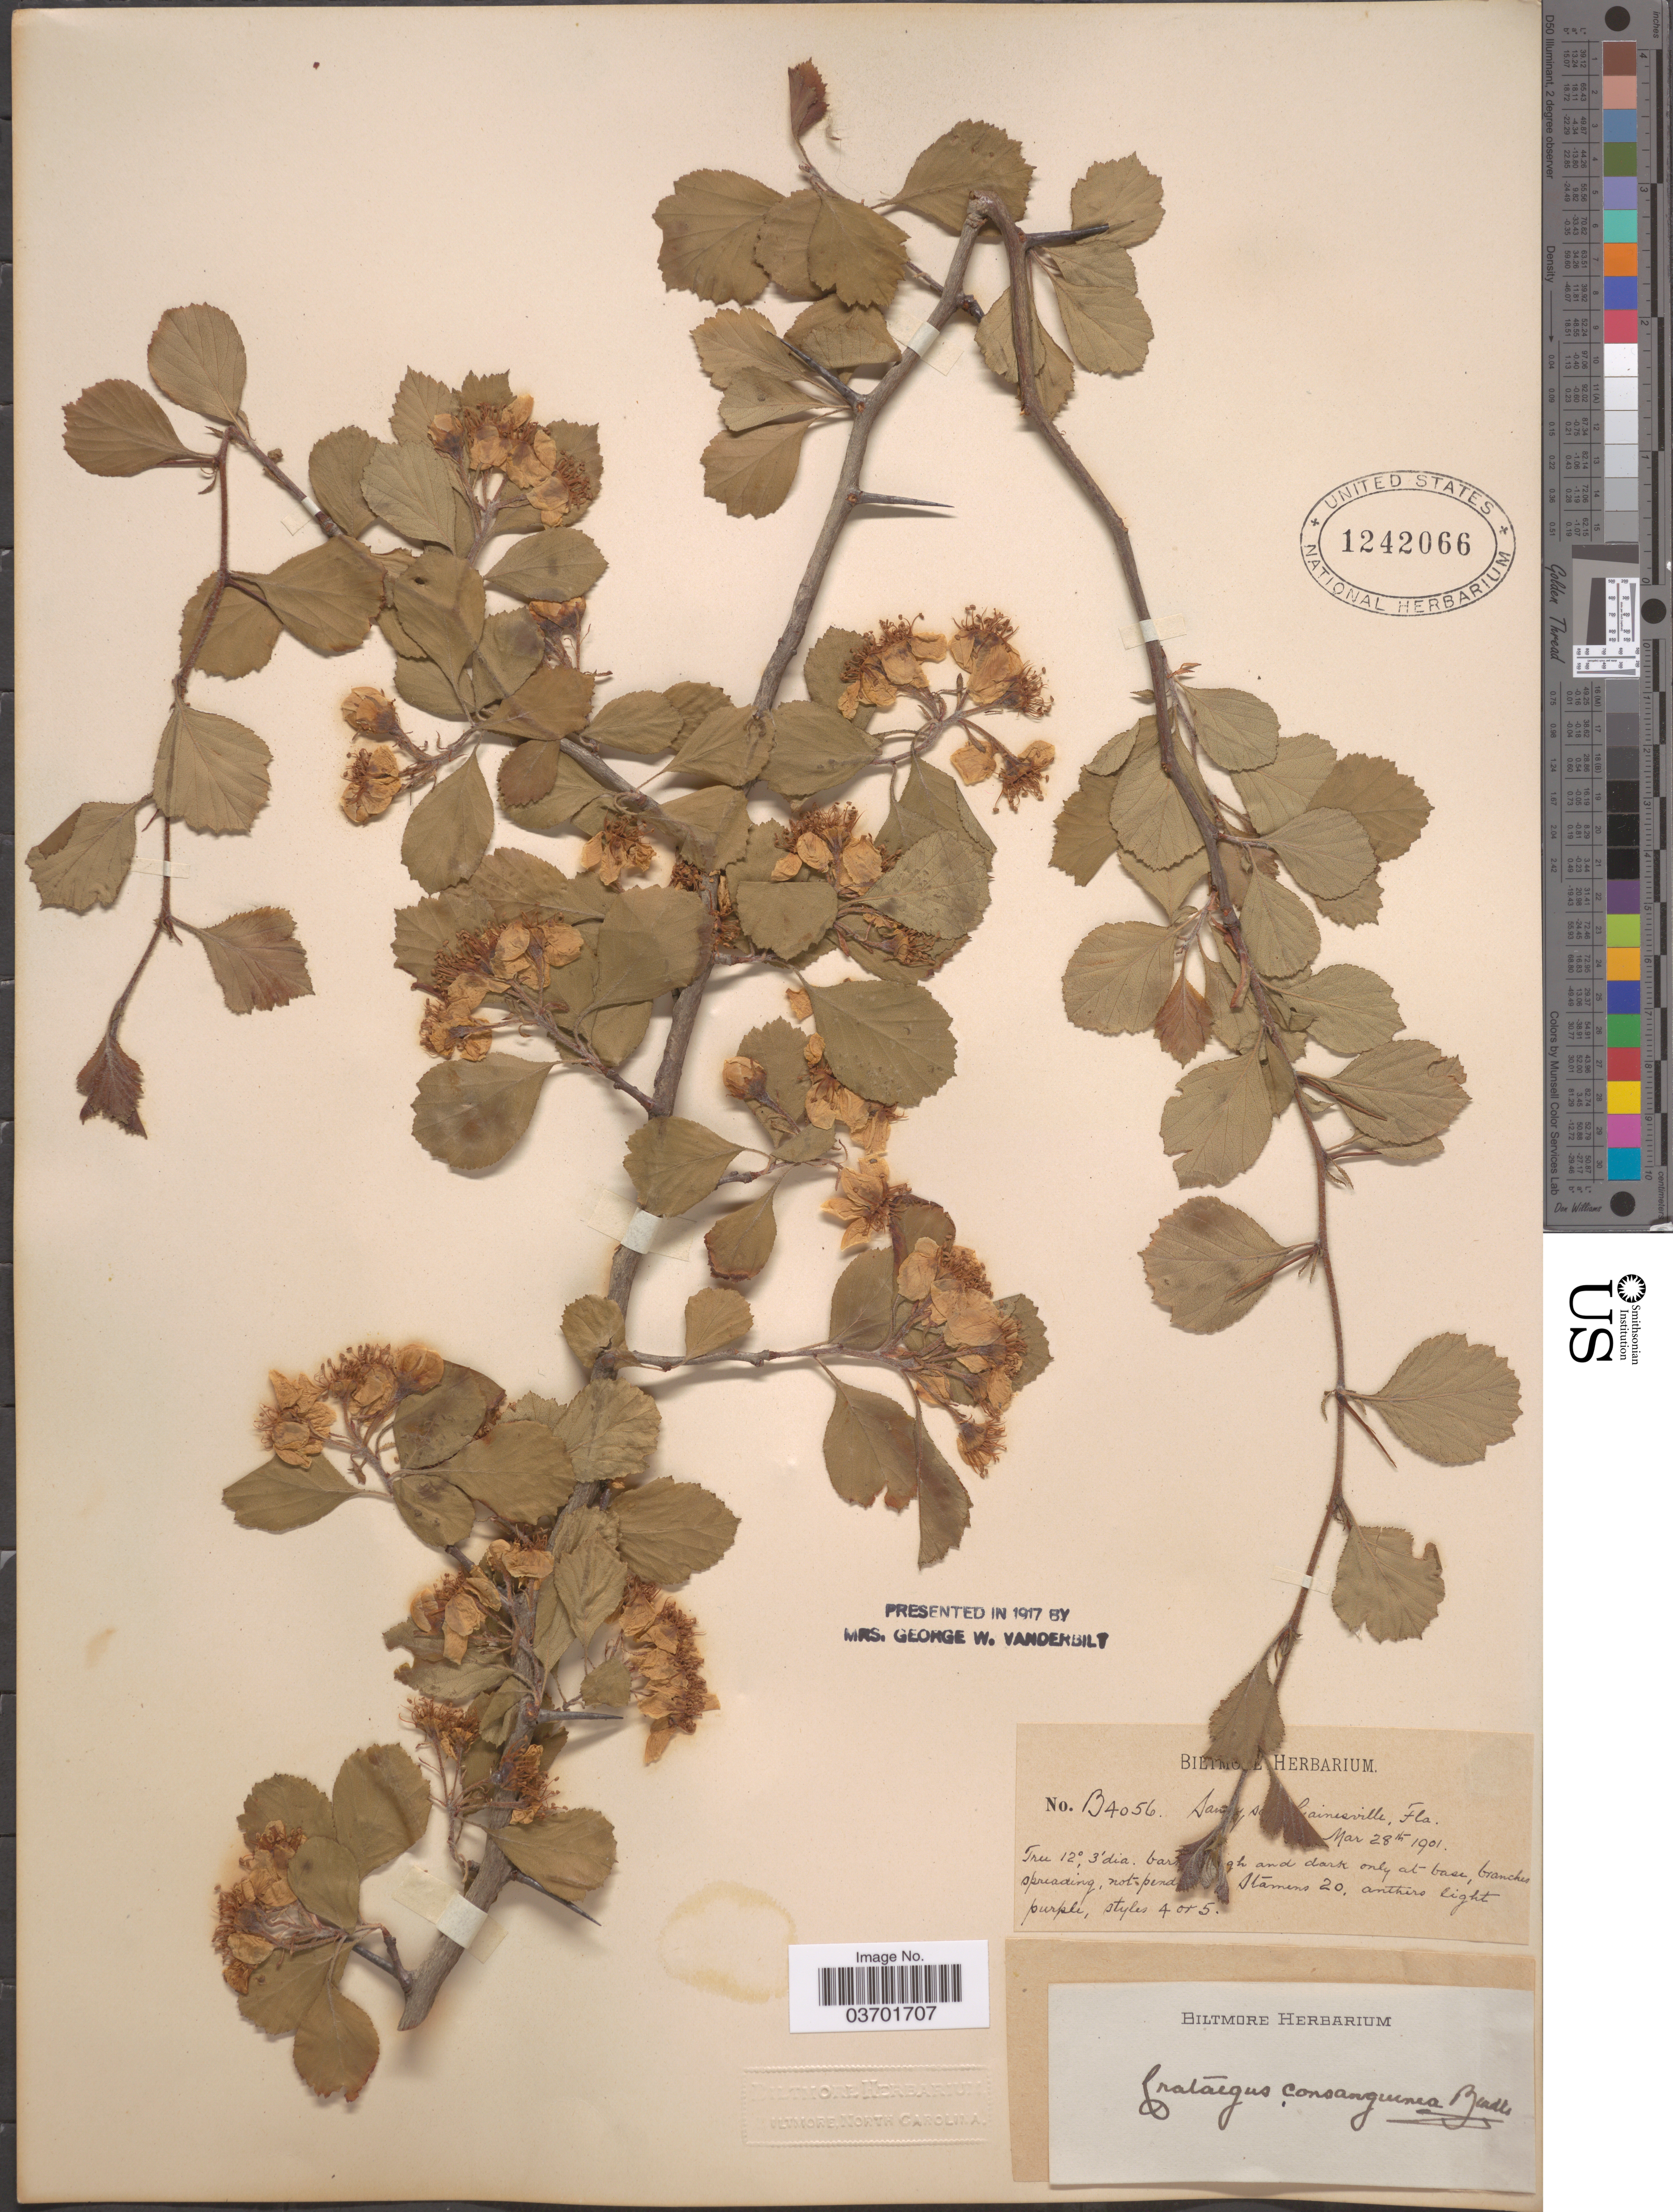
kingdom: Plantae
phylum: Tracheophyta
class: Magnoliopsida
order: Rosales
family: Rosaceae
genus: Crataegus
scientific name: Crataegus segnis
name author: Beadle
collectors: ex herb. Biltmore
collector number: B4056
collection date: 1901-03-28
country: United States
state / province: Florida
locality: San[illegible text]y s[illegible text] [illegible text]ainesville.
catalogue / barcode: US 1242066